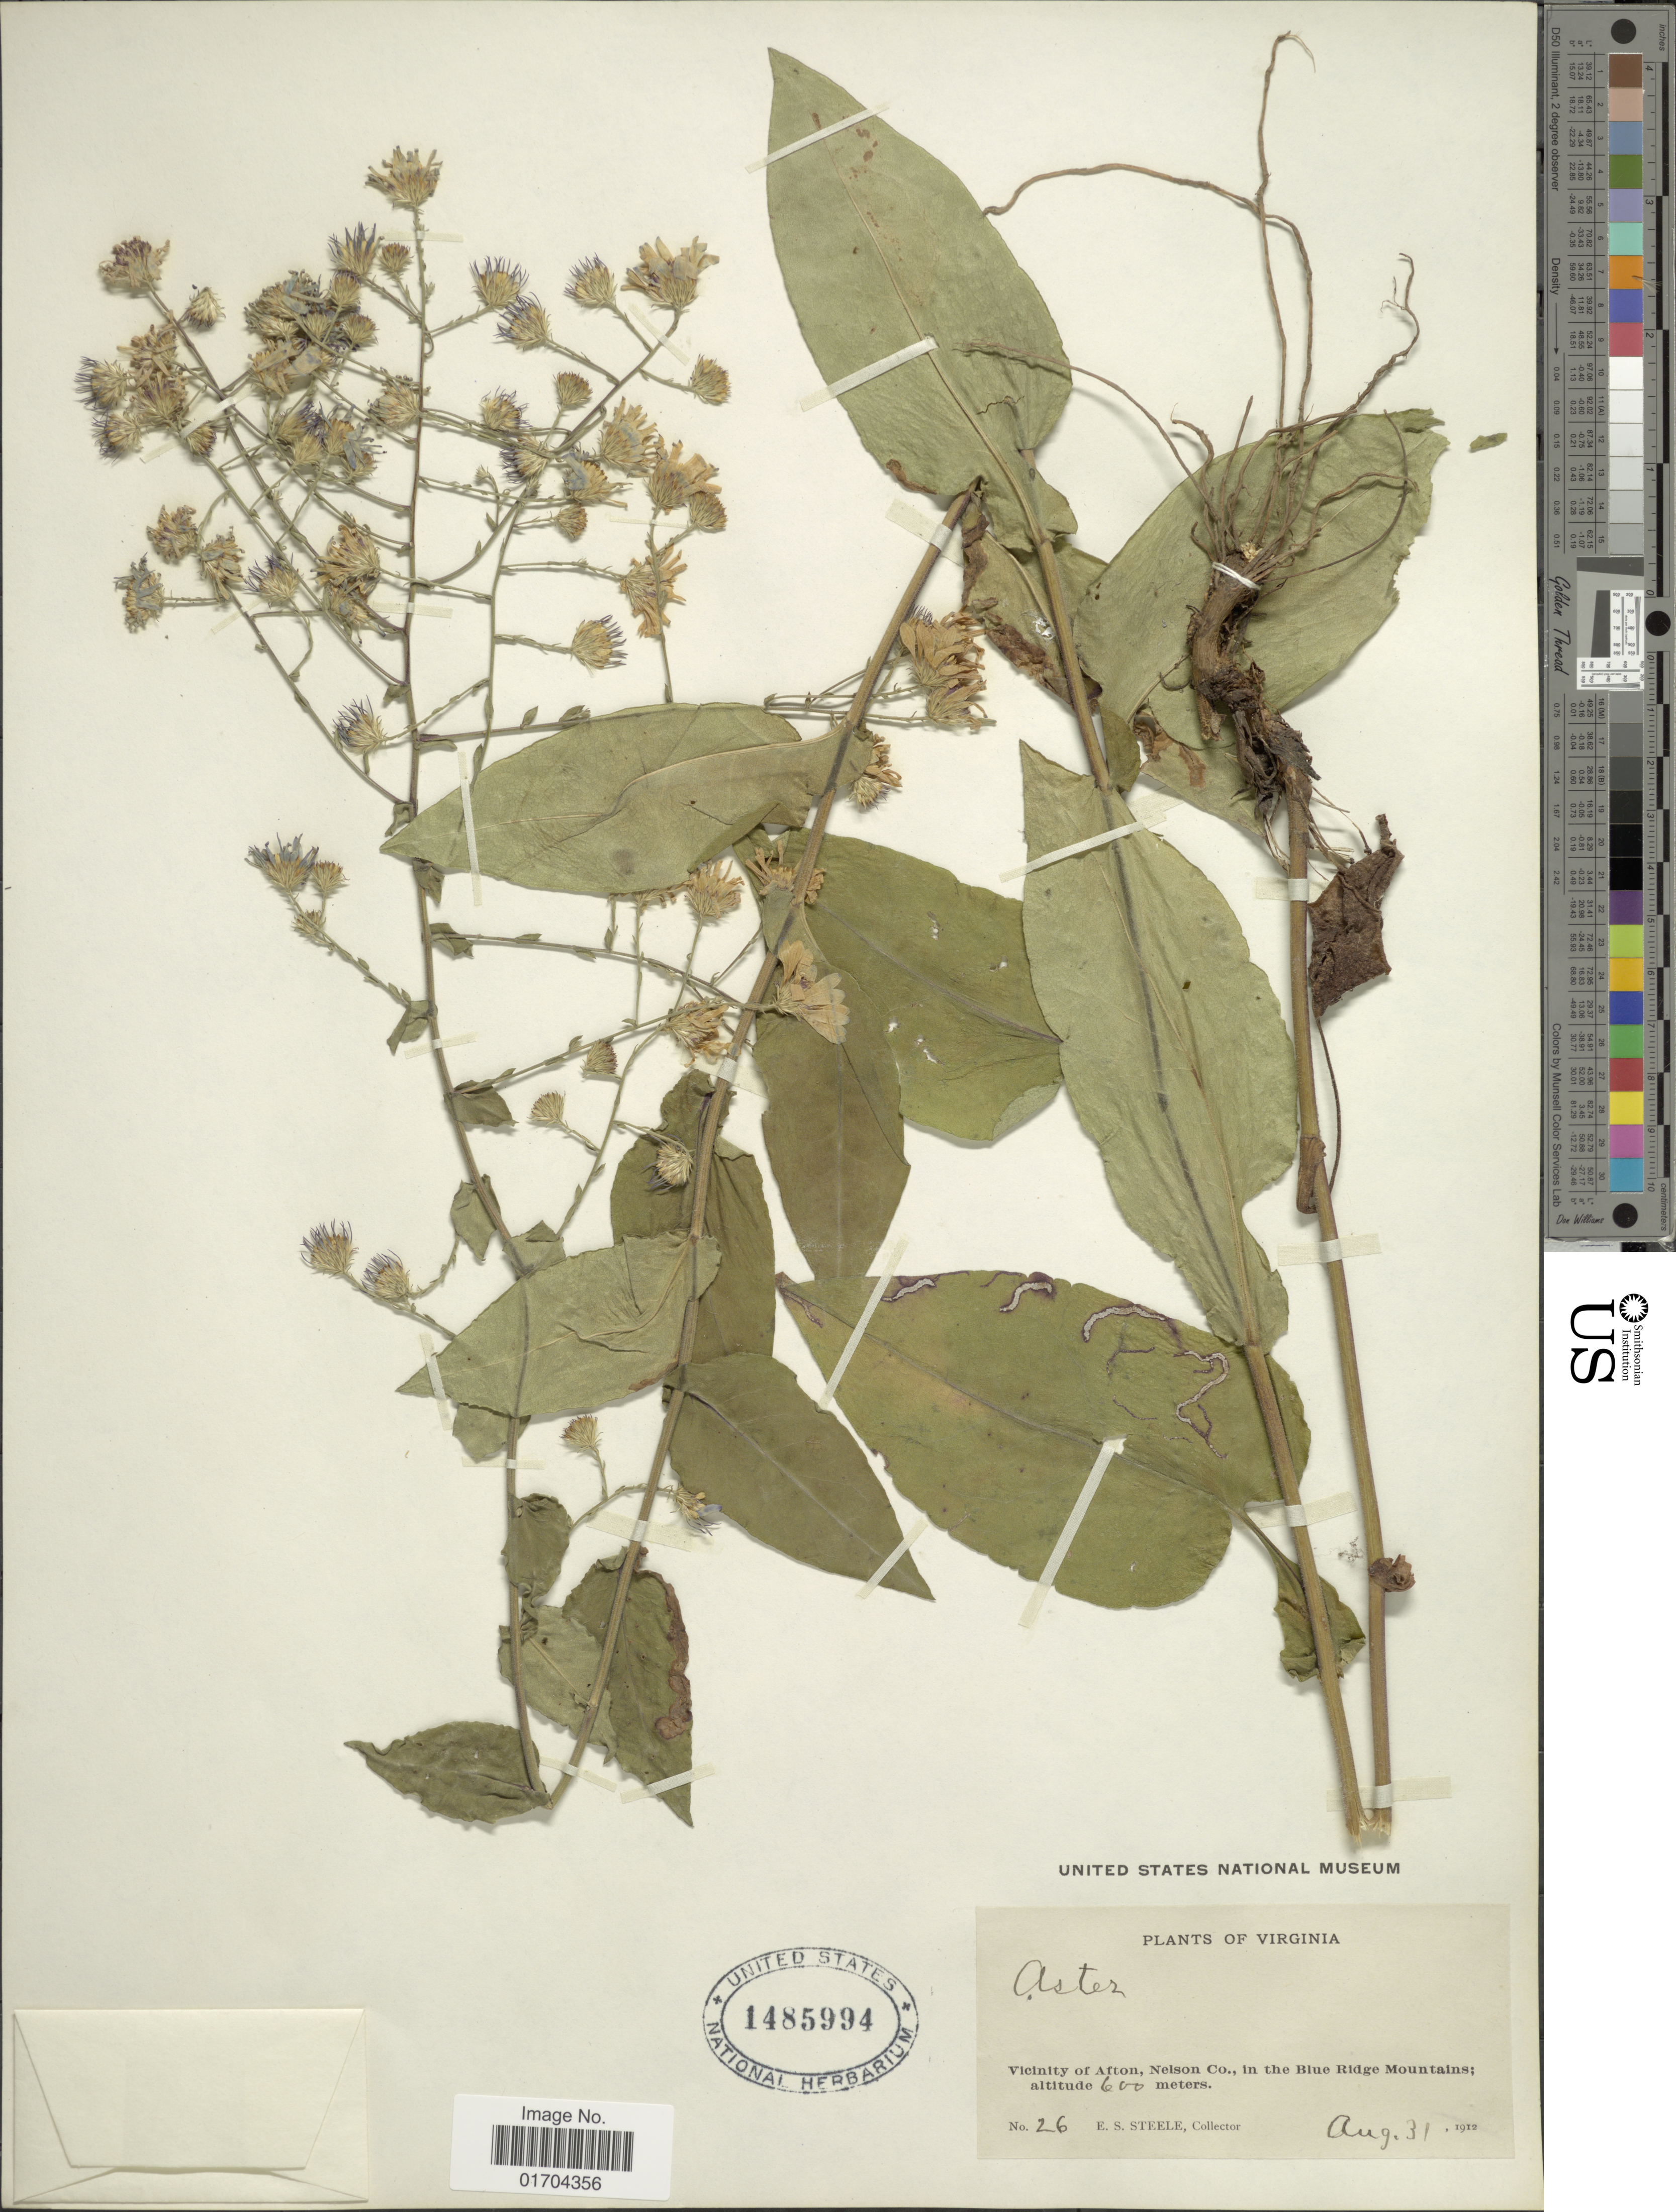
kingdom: Plantae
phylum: Tracheophyta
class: Magnoliopsida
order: Asterales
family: Asteraceae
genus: Symphyotrichum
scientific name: Symphyotrichum sp.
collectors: E. Steele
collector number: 26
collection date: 1912-08-31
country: United States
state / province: Virginia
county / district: Nelson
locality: Vicinity of Afton, Nelson Co., in the Blue Ridge Mountains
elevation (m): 600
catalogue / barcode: US 1485994